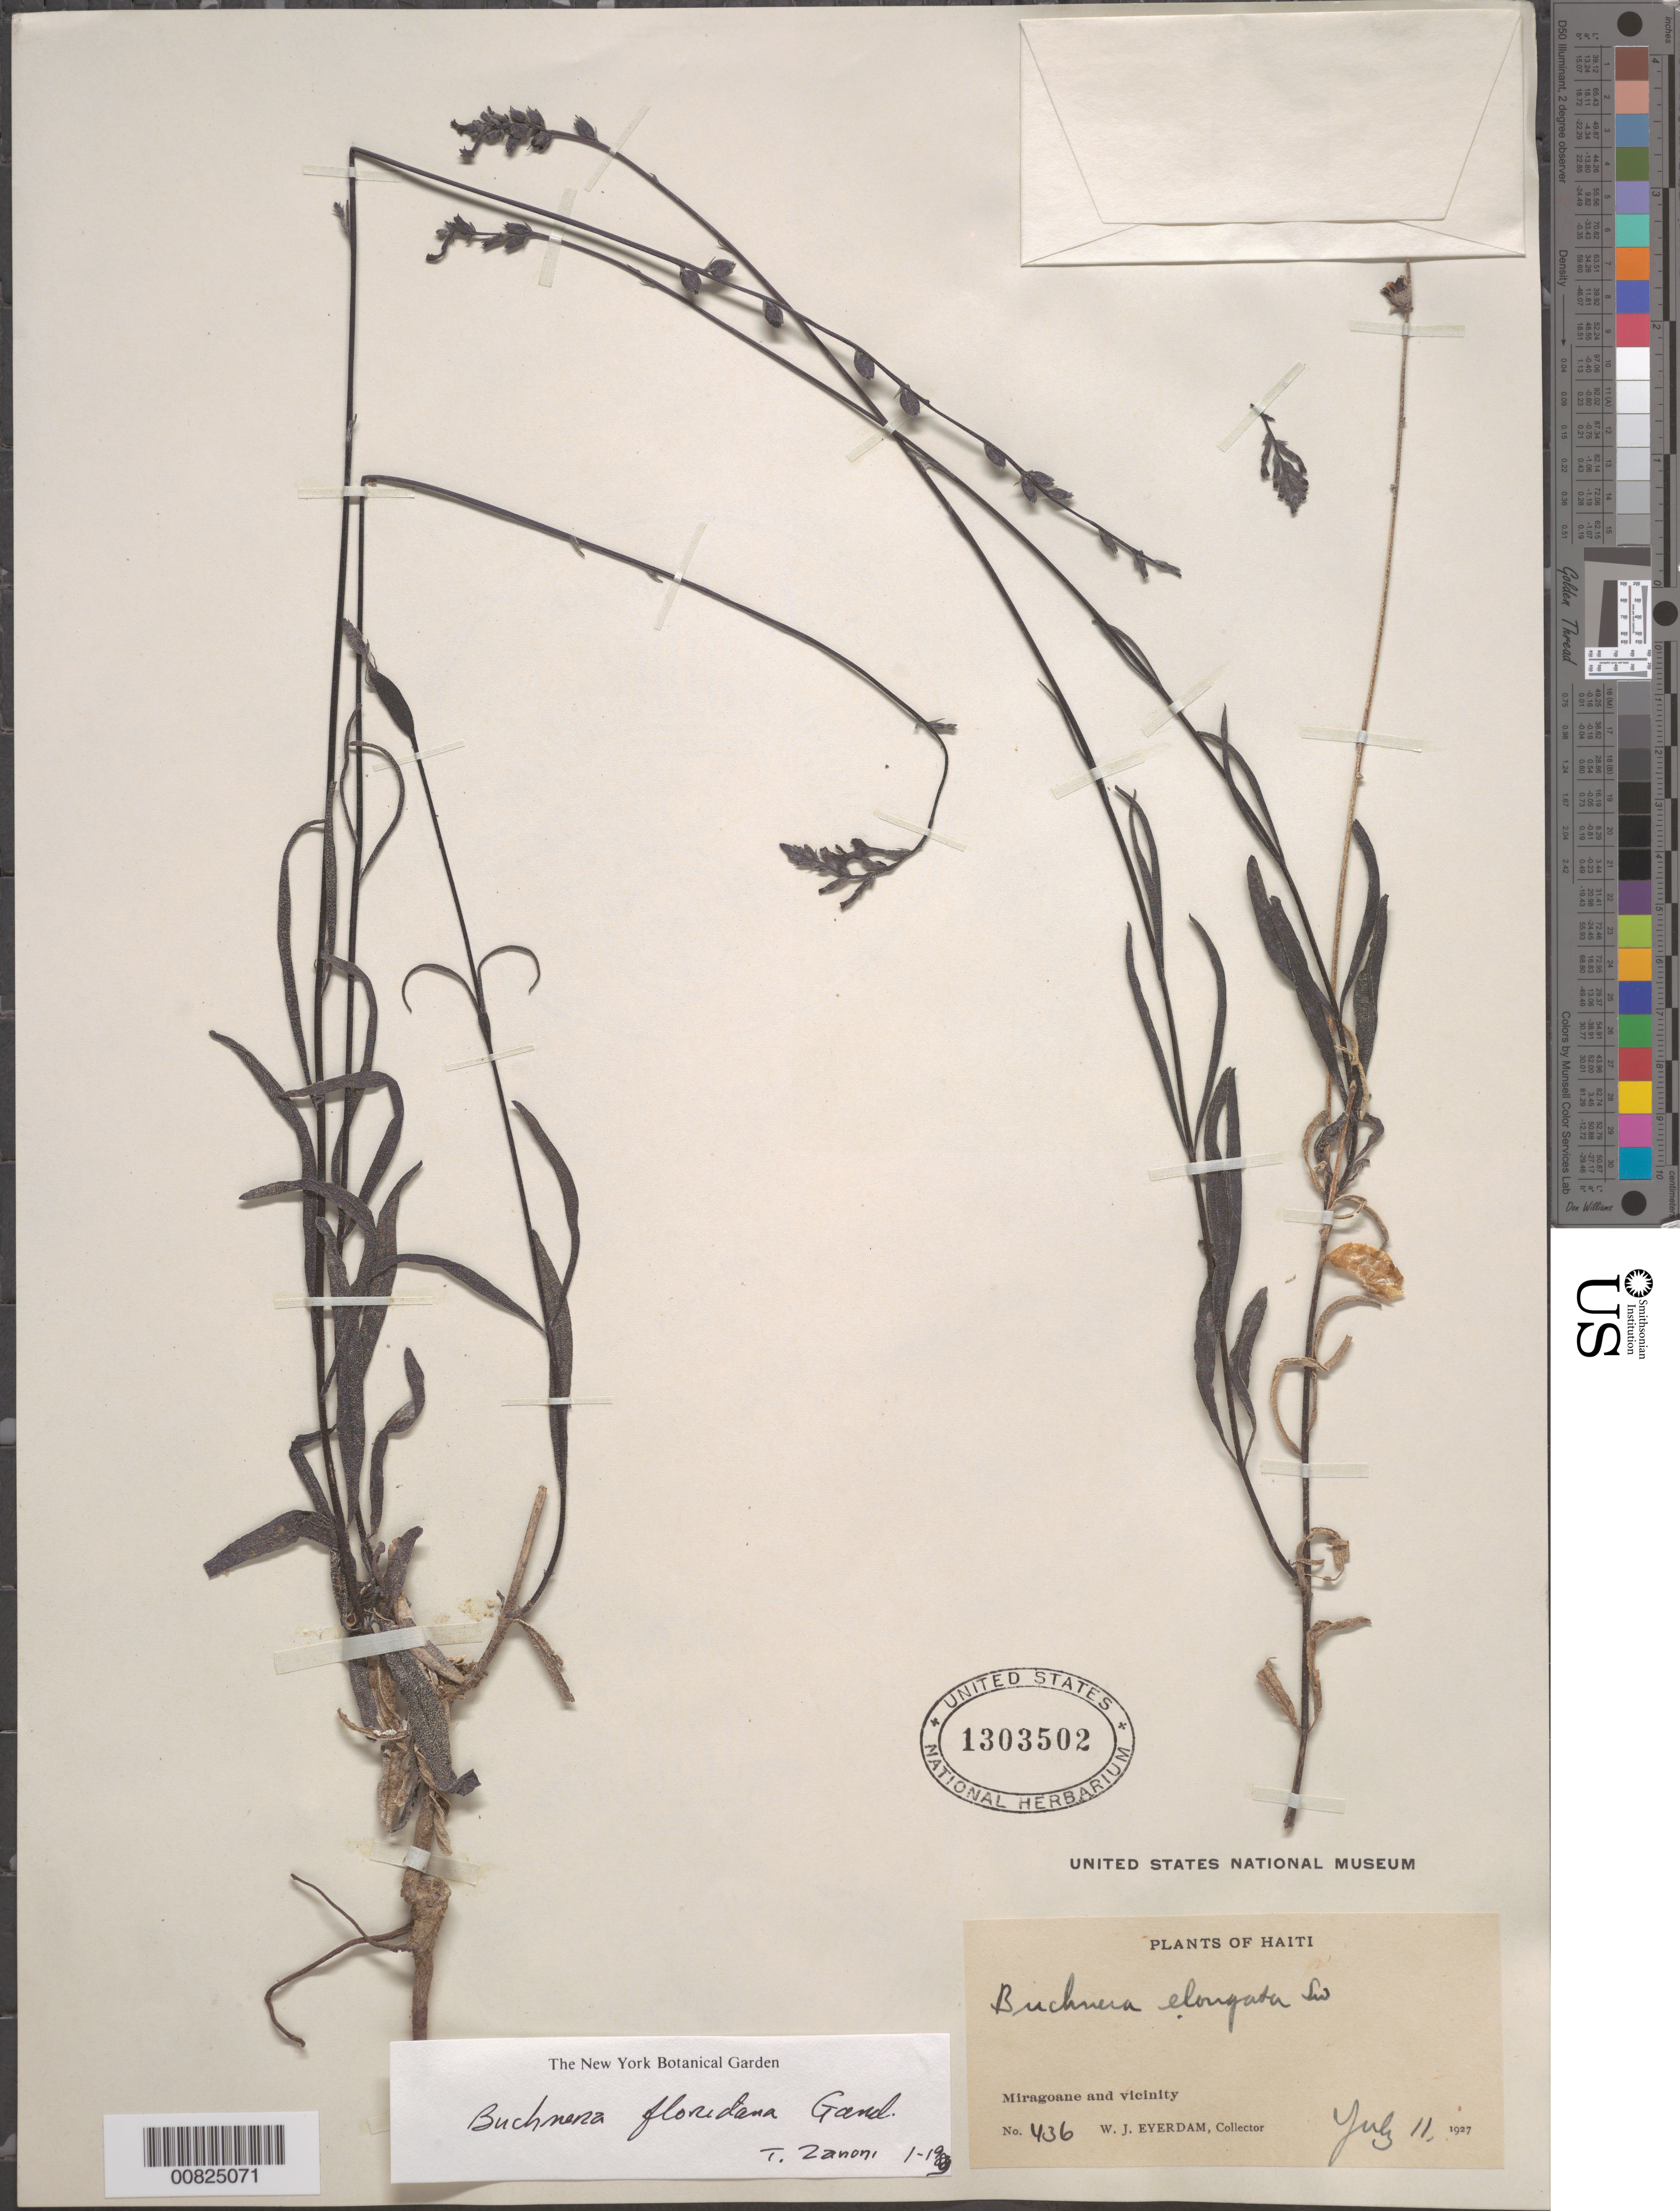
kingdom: Plantae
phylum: Tracheophyta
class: Magnoliopsida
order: Lamiales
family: Orobanchaceae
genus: Buchnera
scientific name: Buchnera floridana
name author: Gand.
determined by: Zanoni, T. A., (NY), New York Botanical Garden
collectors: W. J. Eyerdam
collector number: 436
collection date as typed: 11 Jul 1927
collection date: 1927-07-11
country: Haiti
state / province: Grand'Anse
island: Hispaniola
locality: Miragoane and vicinity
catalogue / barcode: US 1303502